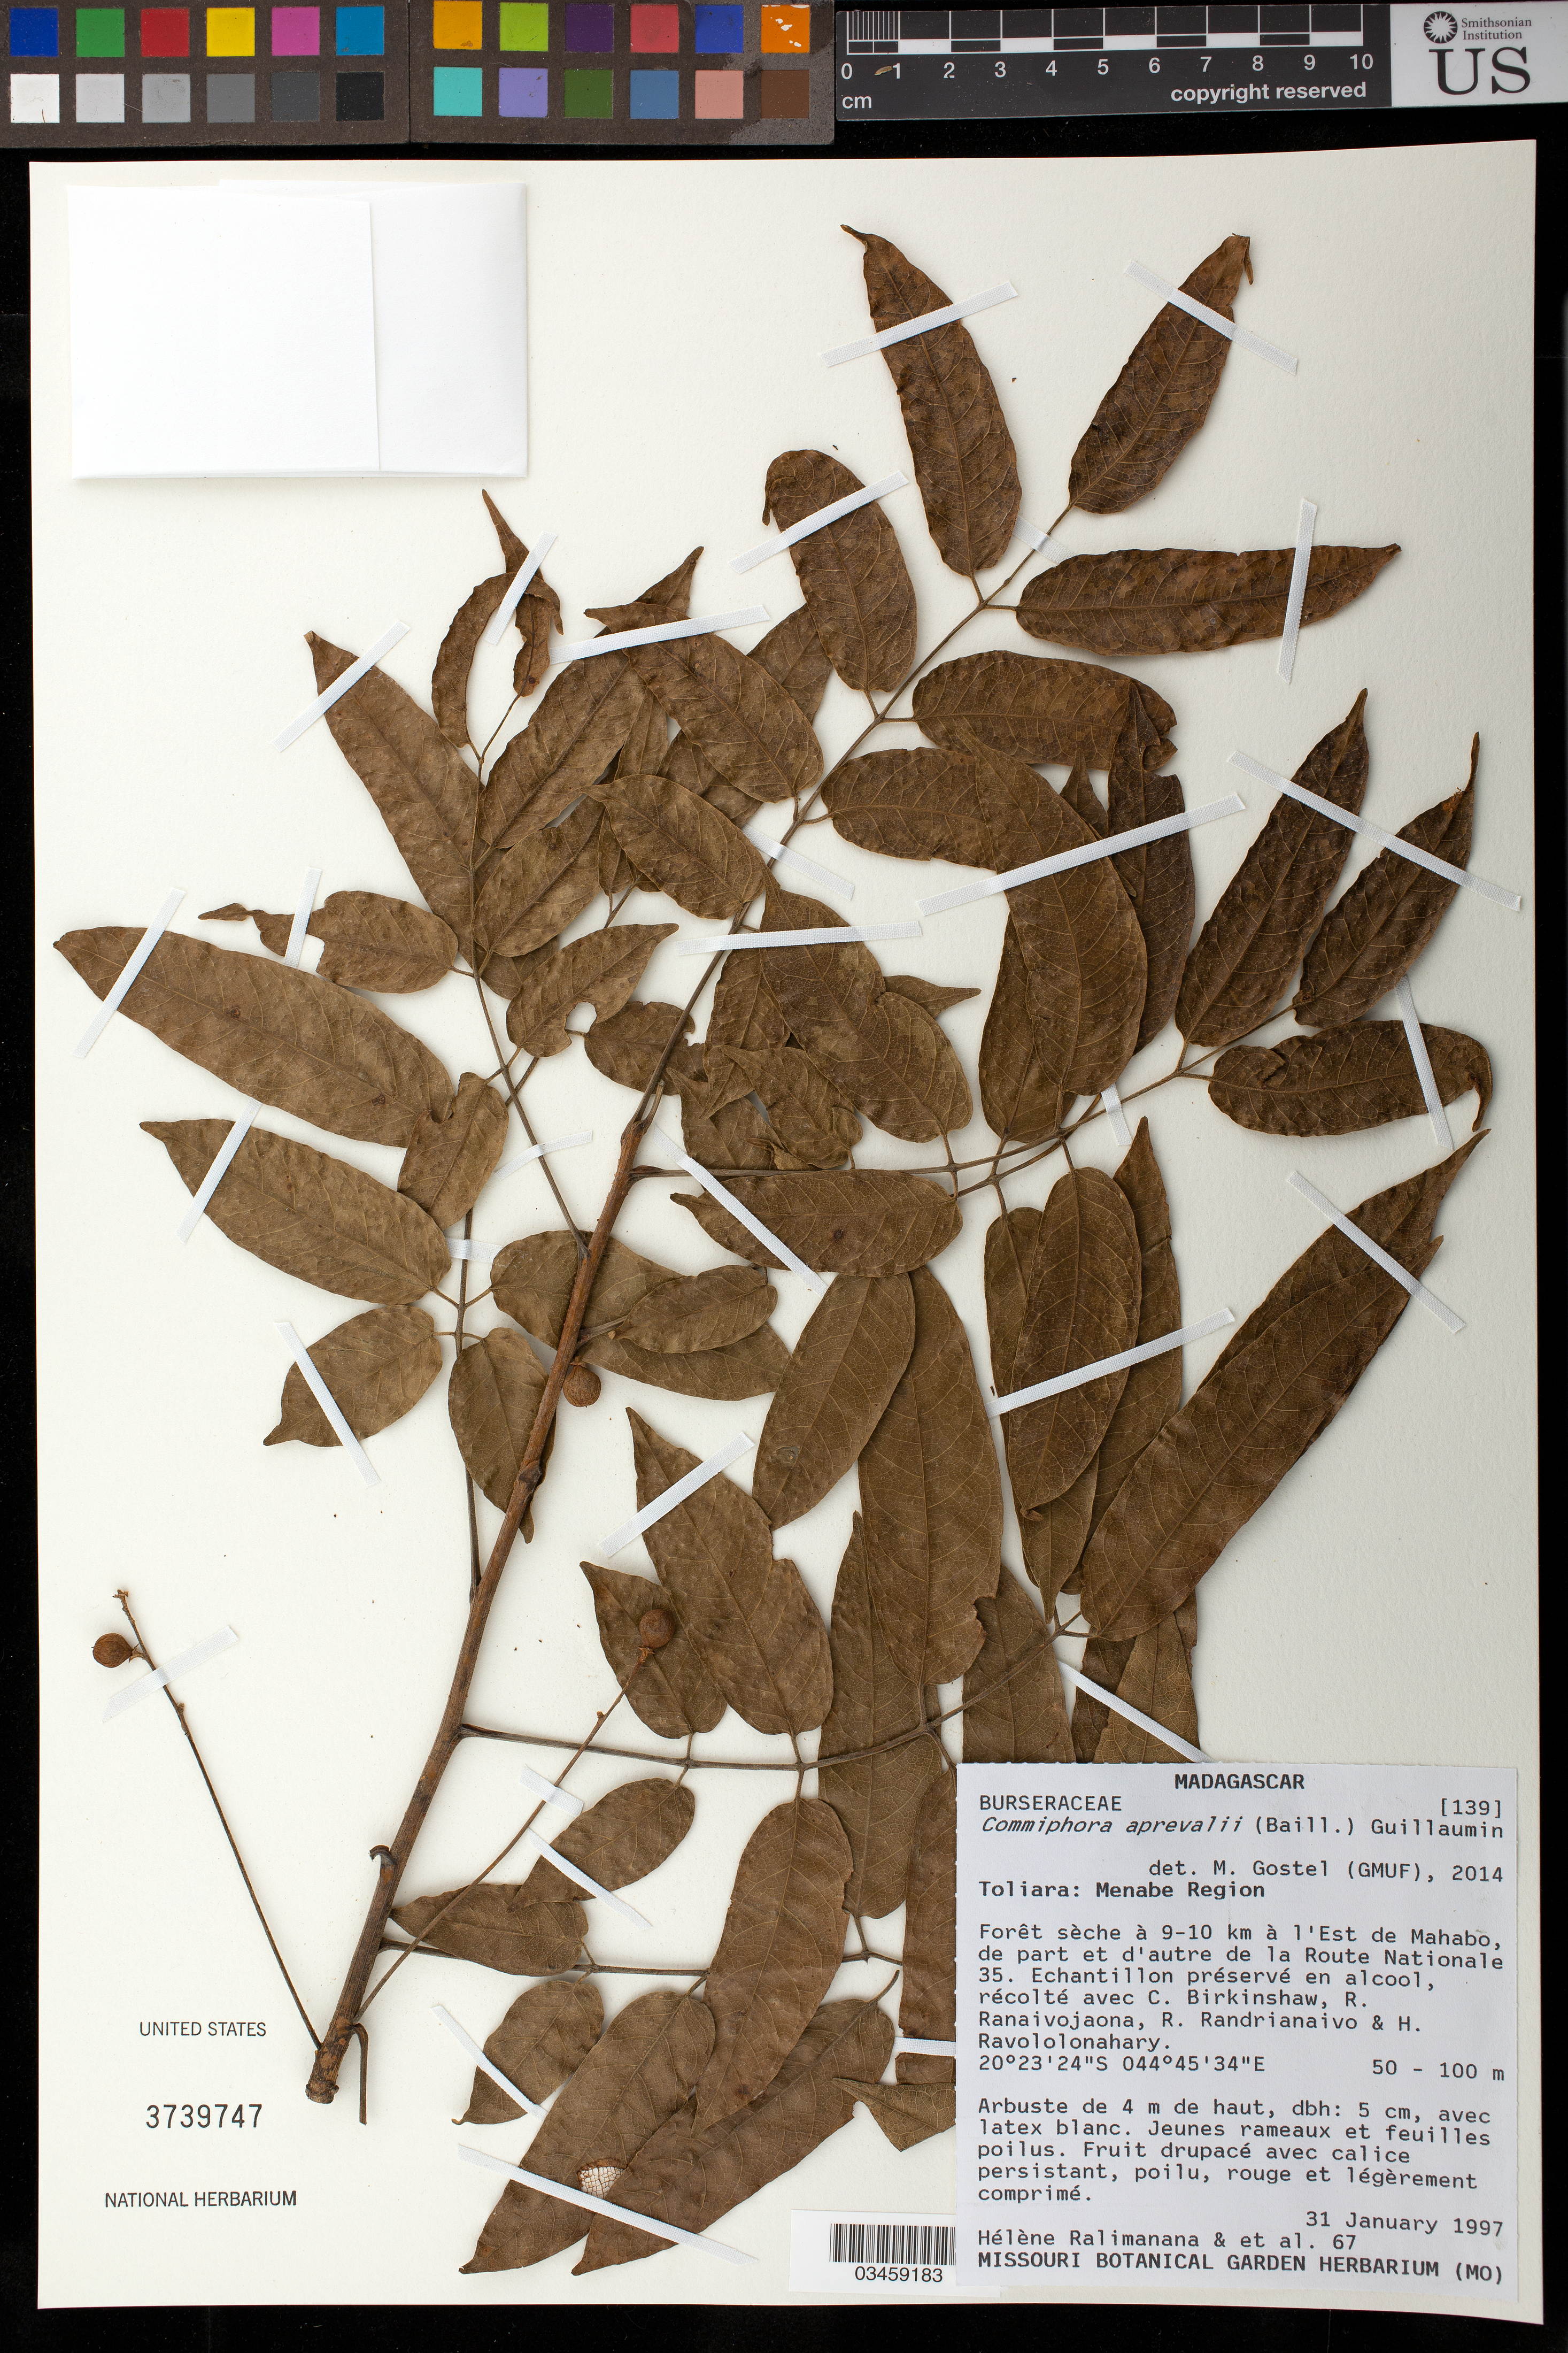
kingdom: Plantae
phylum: Tracheophyta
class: Magnoliopsida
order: Sapindales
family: Burseraceae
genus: Commiphora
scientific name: Commiphora aprevalii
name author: (Baill.) Guillaumin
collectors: H. Ralimanana et al.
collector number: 67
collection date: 1997-01-31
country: Madagascar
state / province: Menabe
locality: Menabe Region, 9-10 km a l'Est de Mahabo, de part et d'autre de la Route Nationale 35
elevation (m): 50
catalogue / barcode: US 3739747